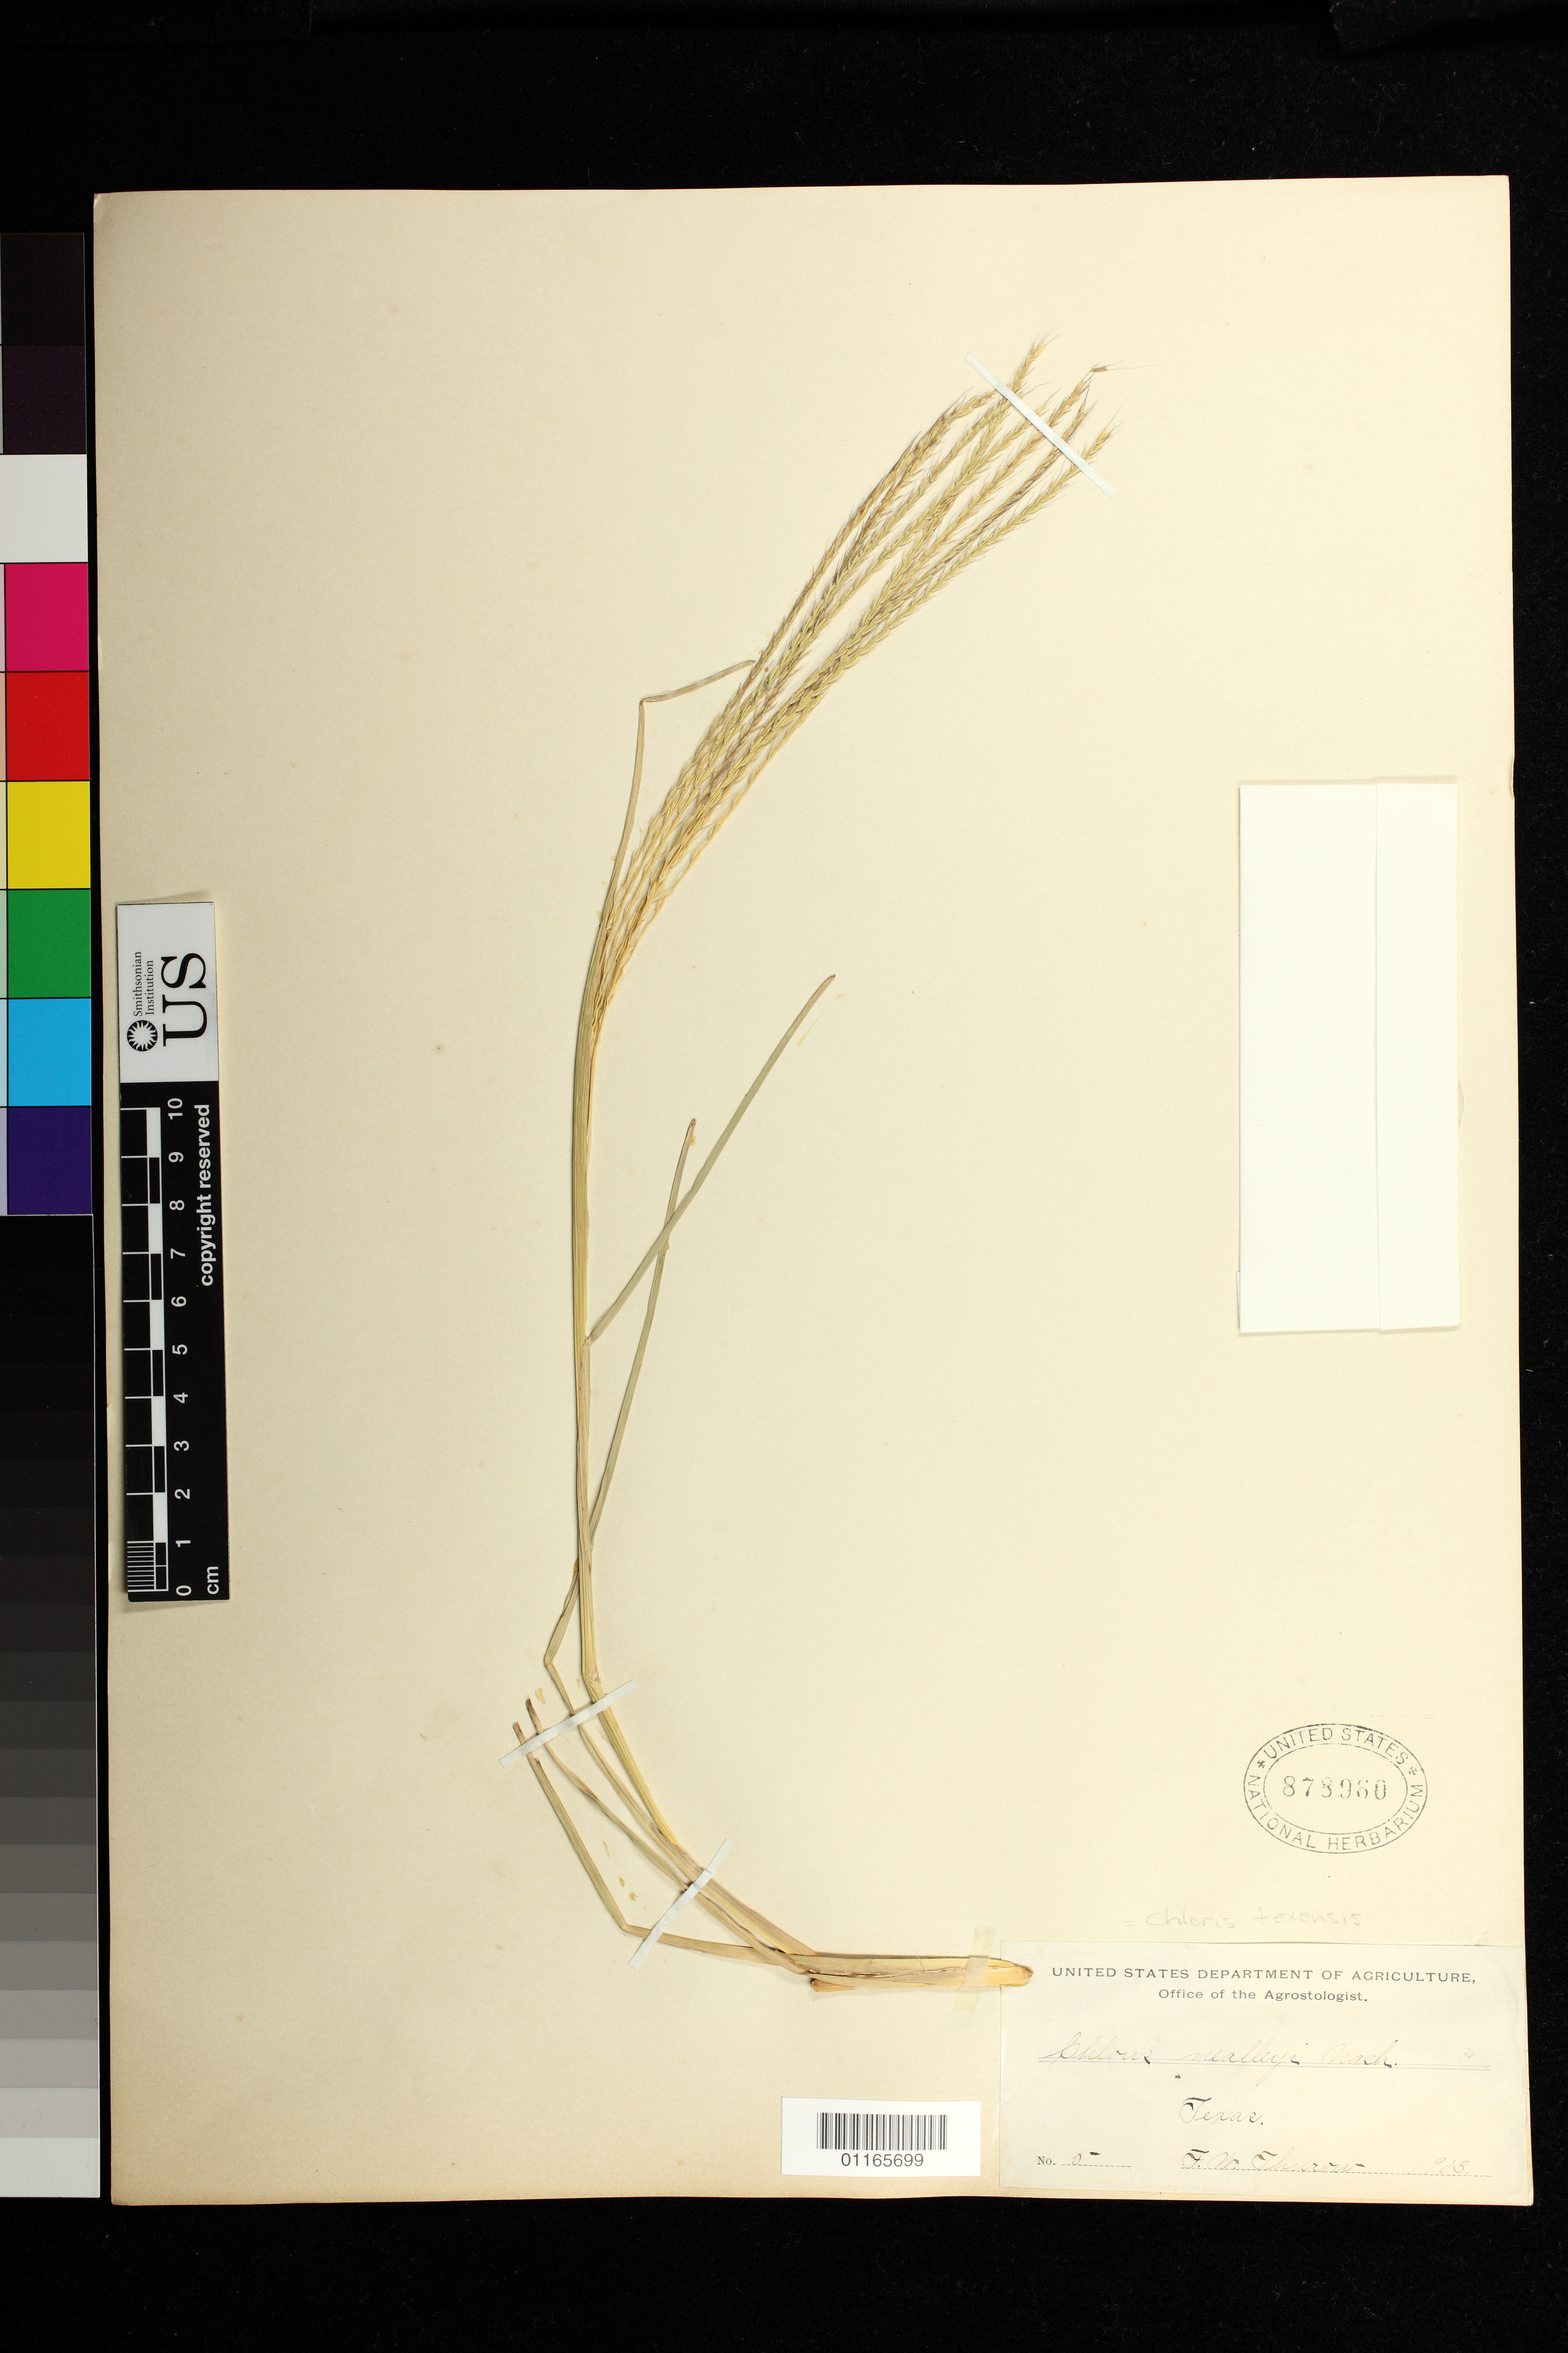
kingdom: Plantae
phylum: Tracheophyta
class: Liliopsida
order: Poales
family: Poaceae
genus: Chloris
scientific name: Chloris texensis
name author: Nash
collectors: F. W. Thurow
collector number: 5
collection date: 1903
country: United States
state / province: Texas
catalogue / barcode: US 878960